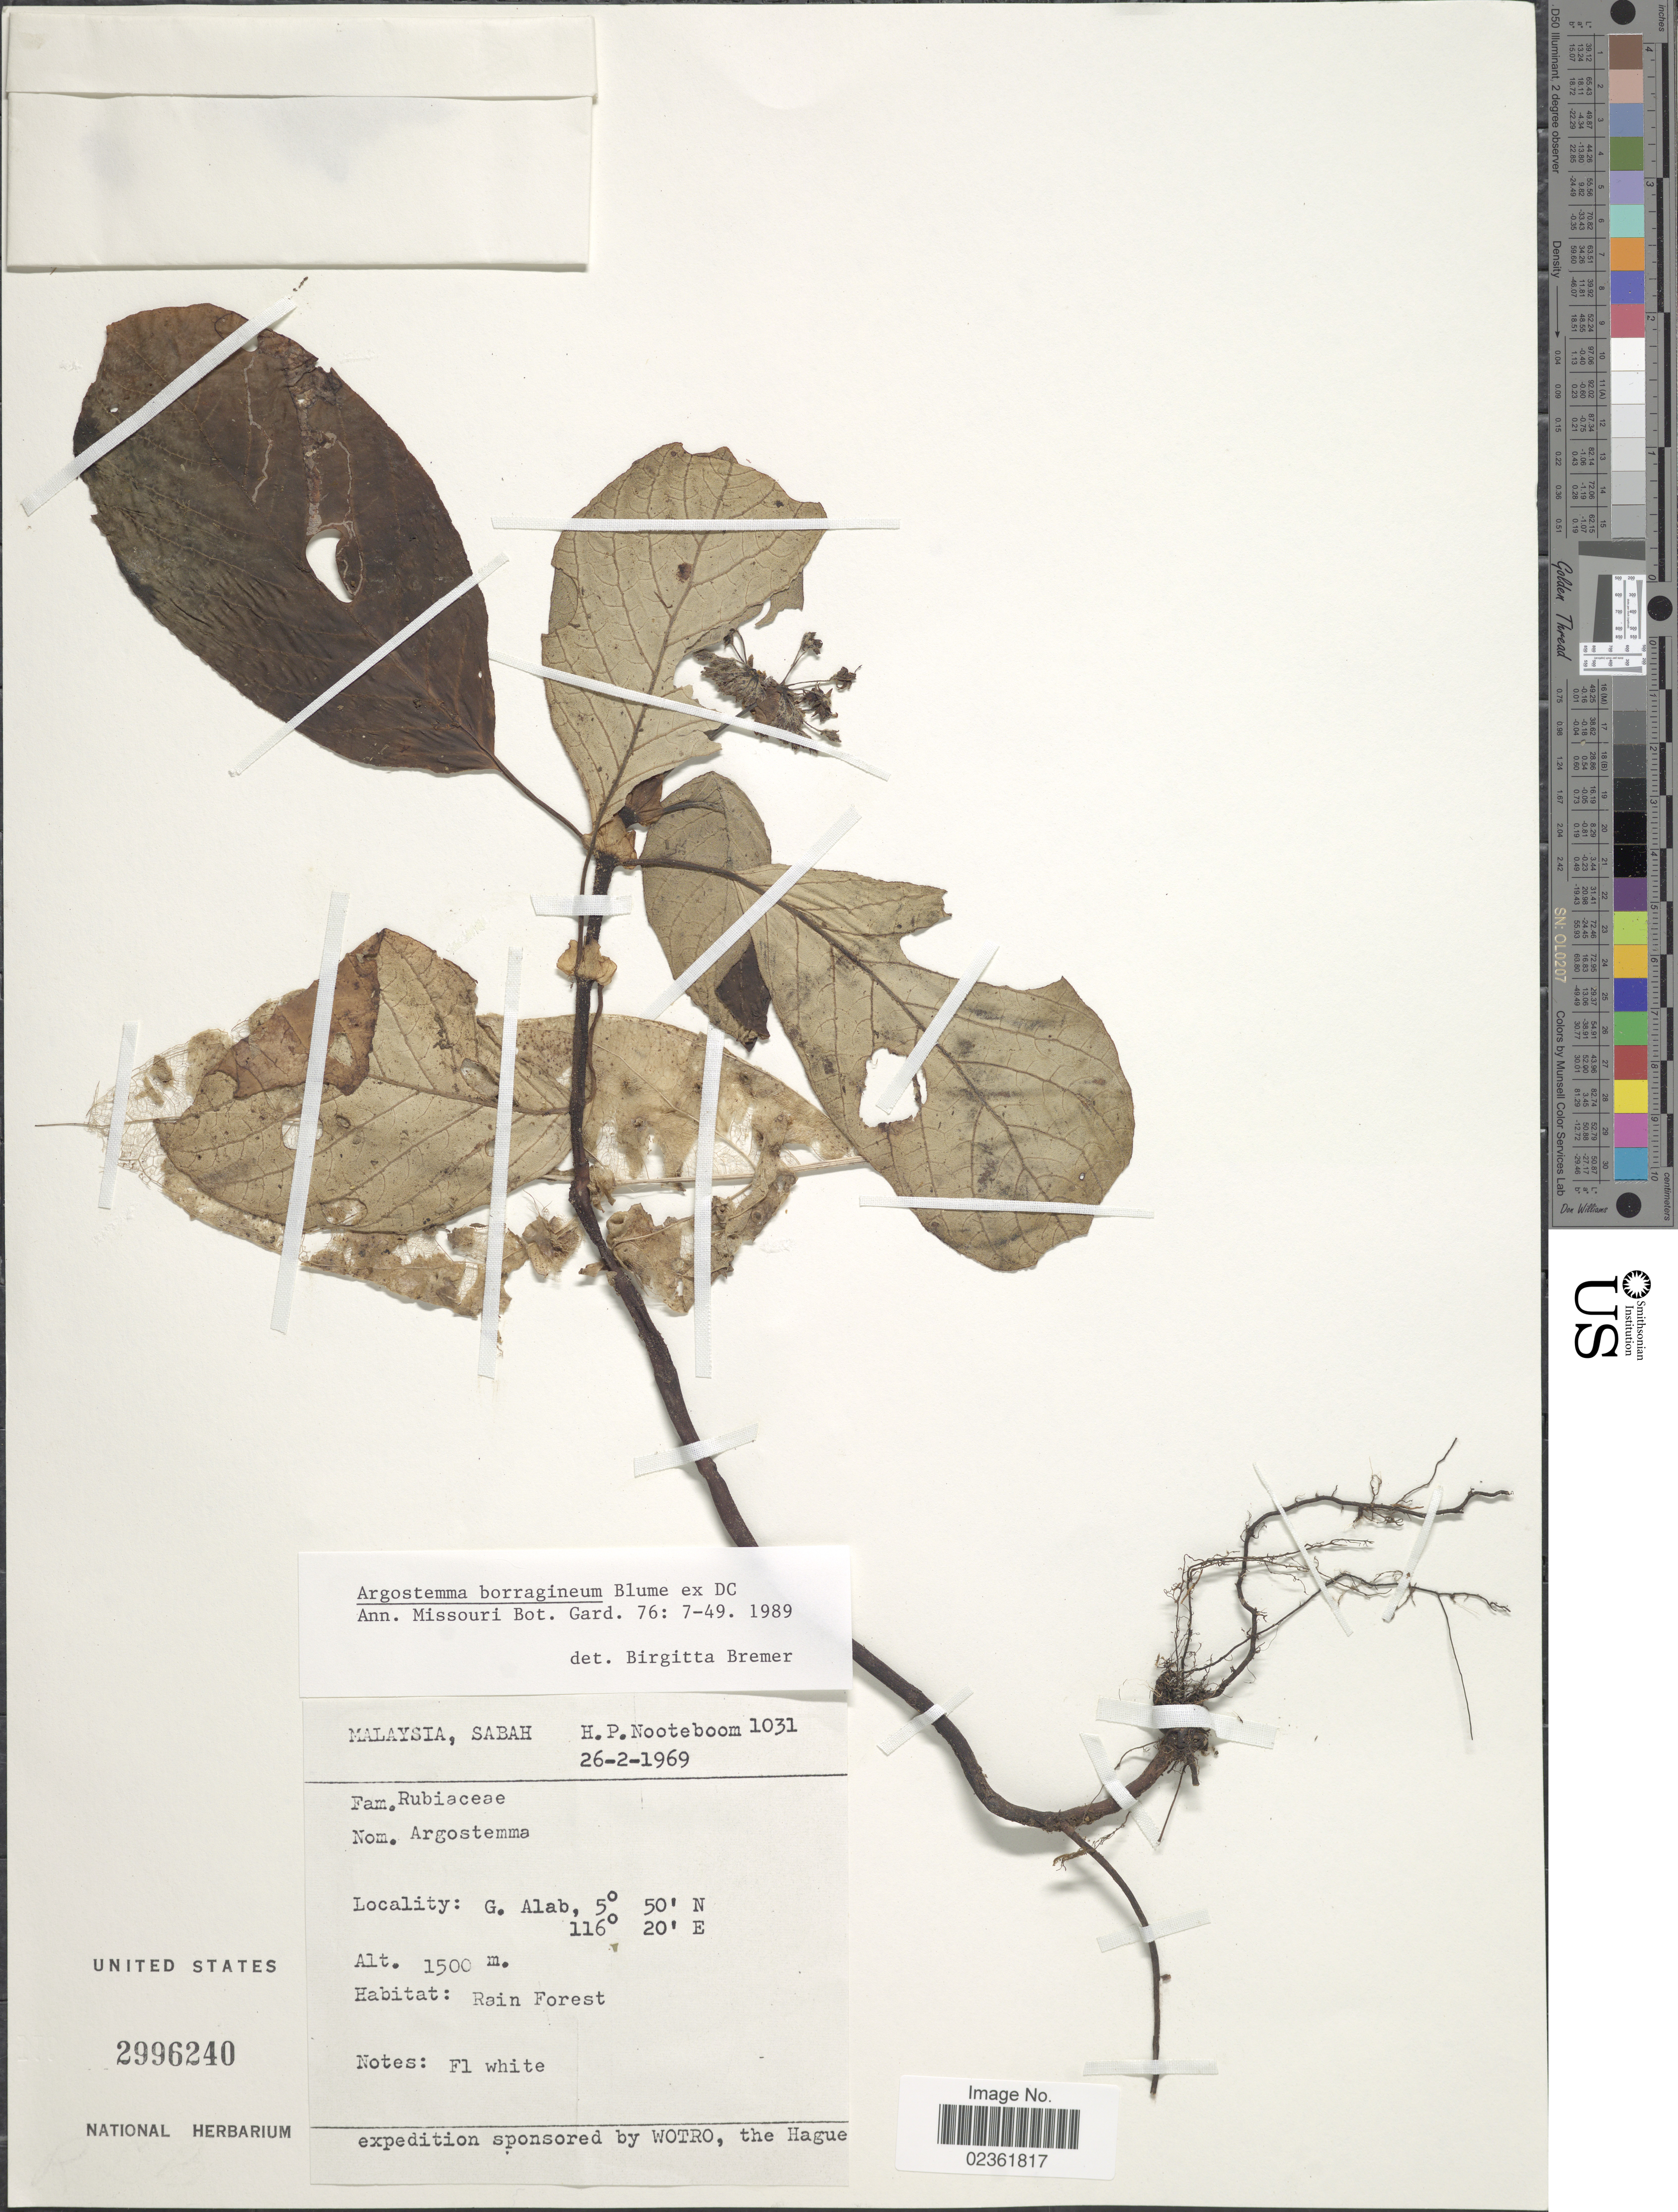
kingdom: Plantae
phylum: Tracheophyta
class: Magnoliopsida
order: Gentianales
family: Rubiaceae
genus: Argostemma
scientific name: Argostemma borragineum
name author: Blume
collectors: H. P. Nooteboom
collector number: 1031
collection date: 1969-02-26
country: Malaysia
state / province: Sabah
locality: G. Alab.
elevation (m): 1500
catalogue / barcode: US 2996240